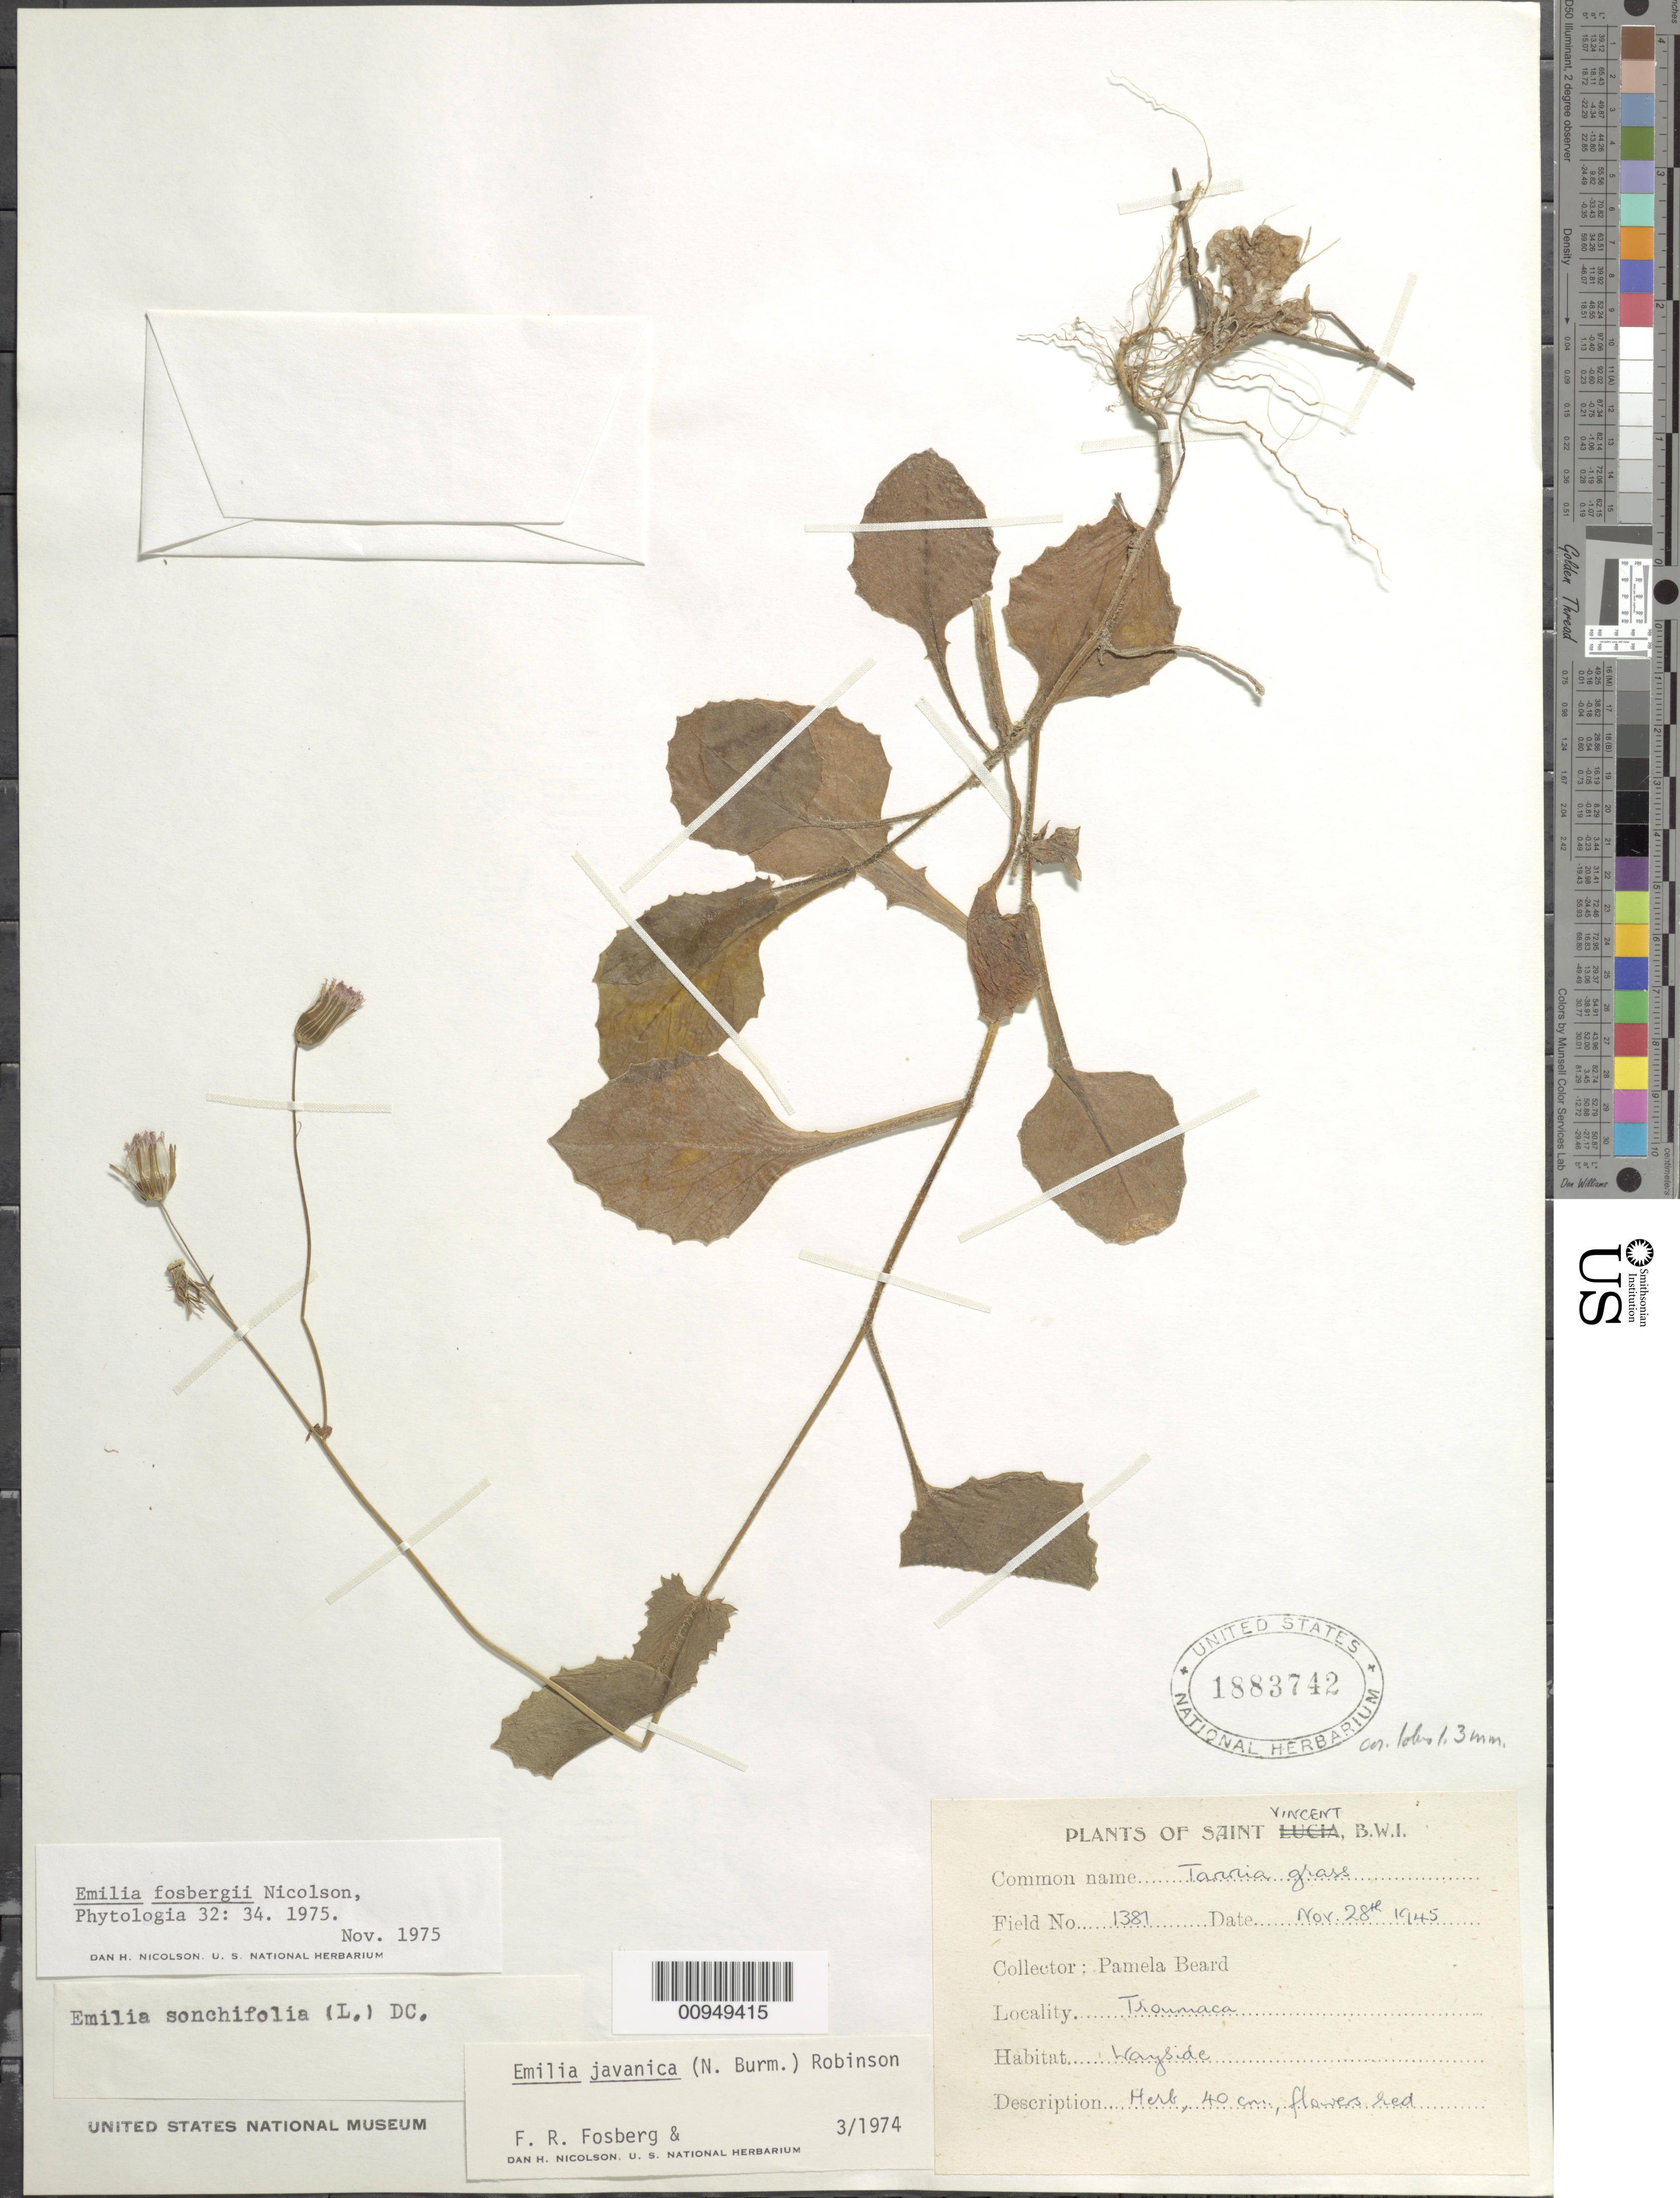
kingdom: Plantae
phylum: Tracheophyta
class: Magnoliopsida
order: Asterales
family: Asteraceae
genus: Emilia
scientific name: Emilia fosbergii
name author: Nicolson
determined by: Nicolson, Dan H.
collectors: P. Beard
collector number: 1381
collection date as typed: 28 Nov 1945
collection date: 1945-11-28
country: St. Vincent - Grenadines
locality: Troumaca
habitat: Wayside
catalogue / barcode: US 1883742